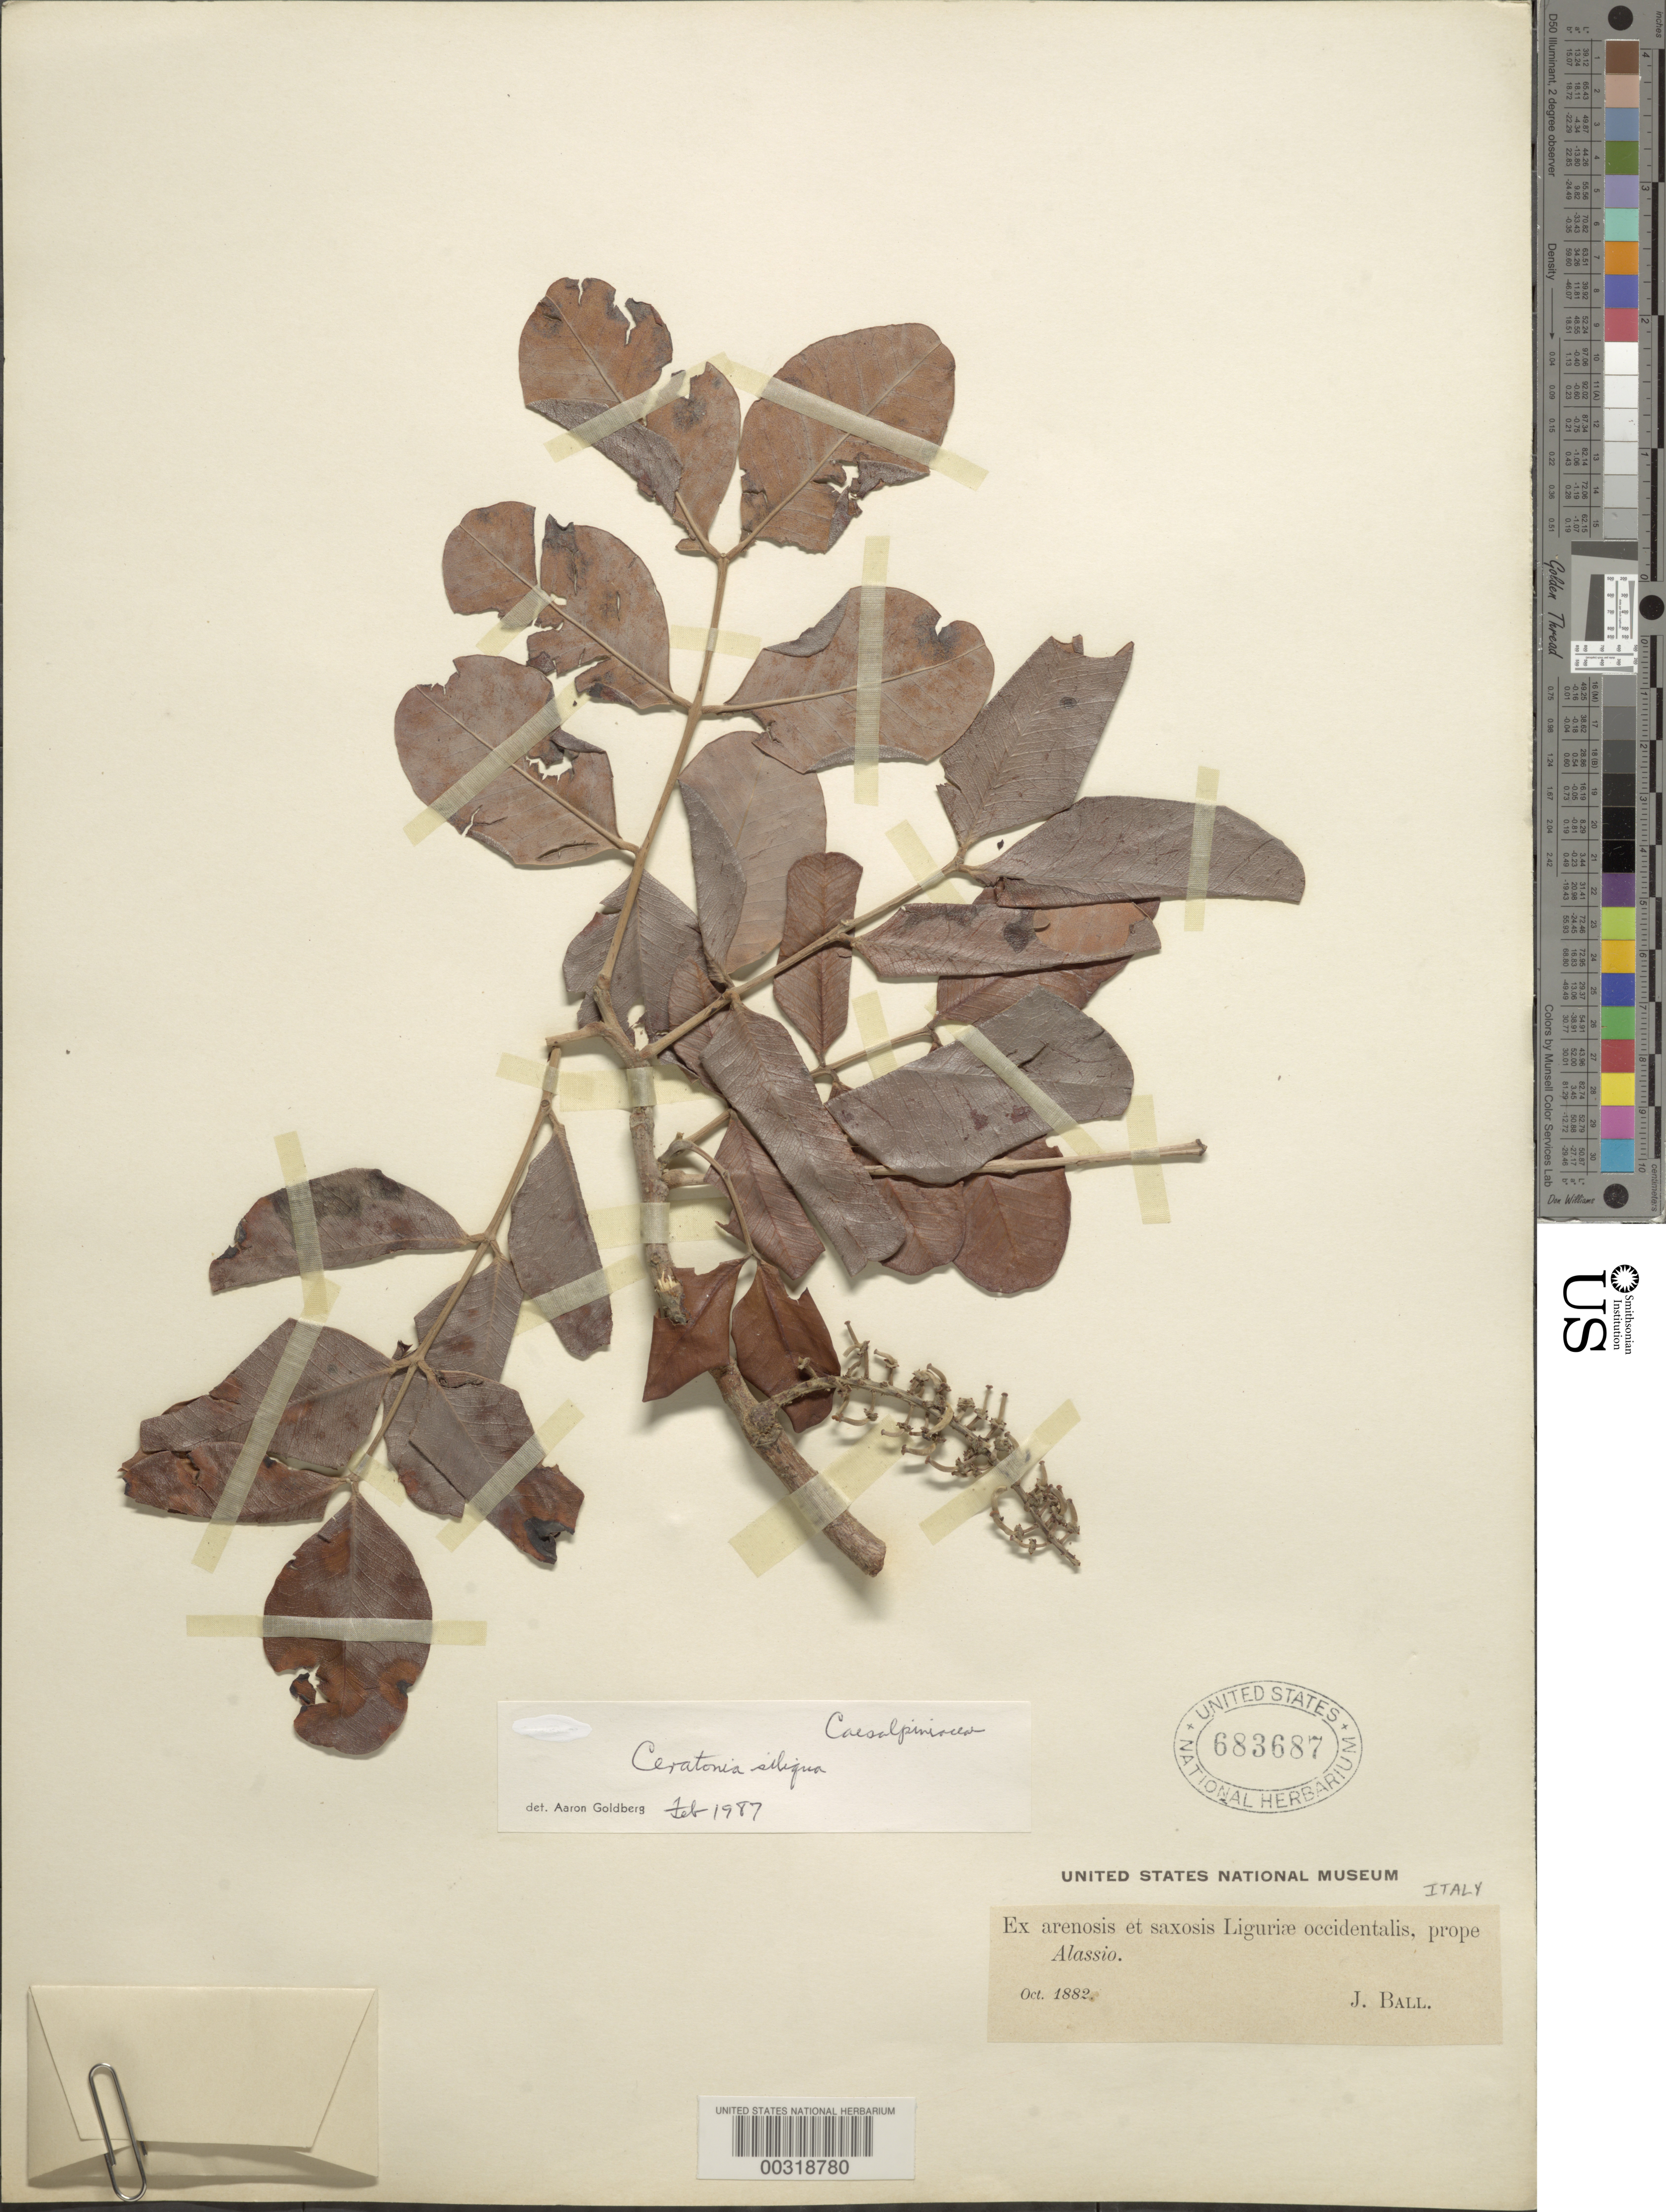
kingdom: Plantae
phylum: Tracheophyta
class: Magnoliopsida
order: Fabales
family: Fabaceae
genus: Ceratonia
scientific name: Ceratonia siliqua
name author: L.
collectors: J. Ball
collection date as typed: Oct 1882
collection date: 1882-10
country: Italy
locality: Near alassio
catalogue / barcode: US 683687